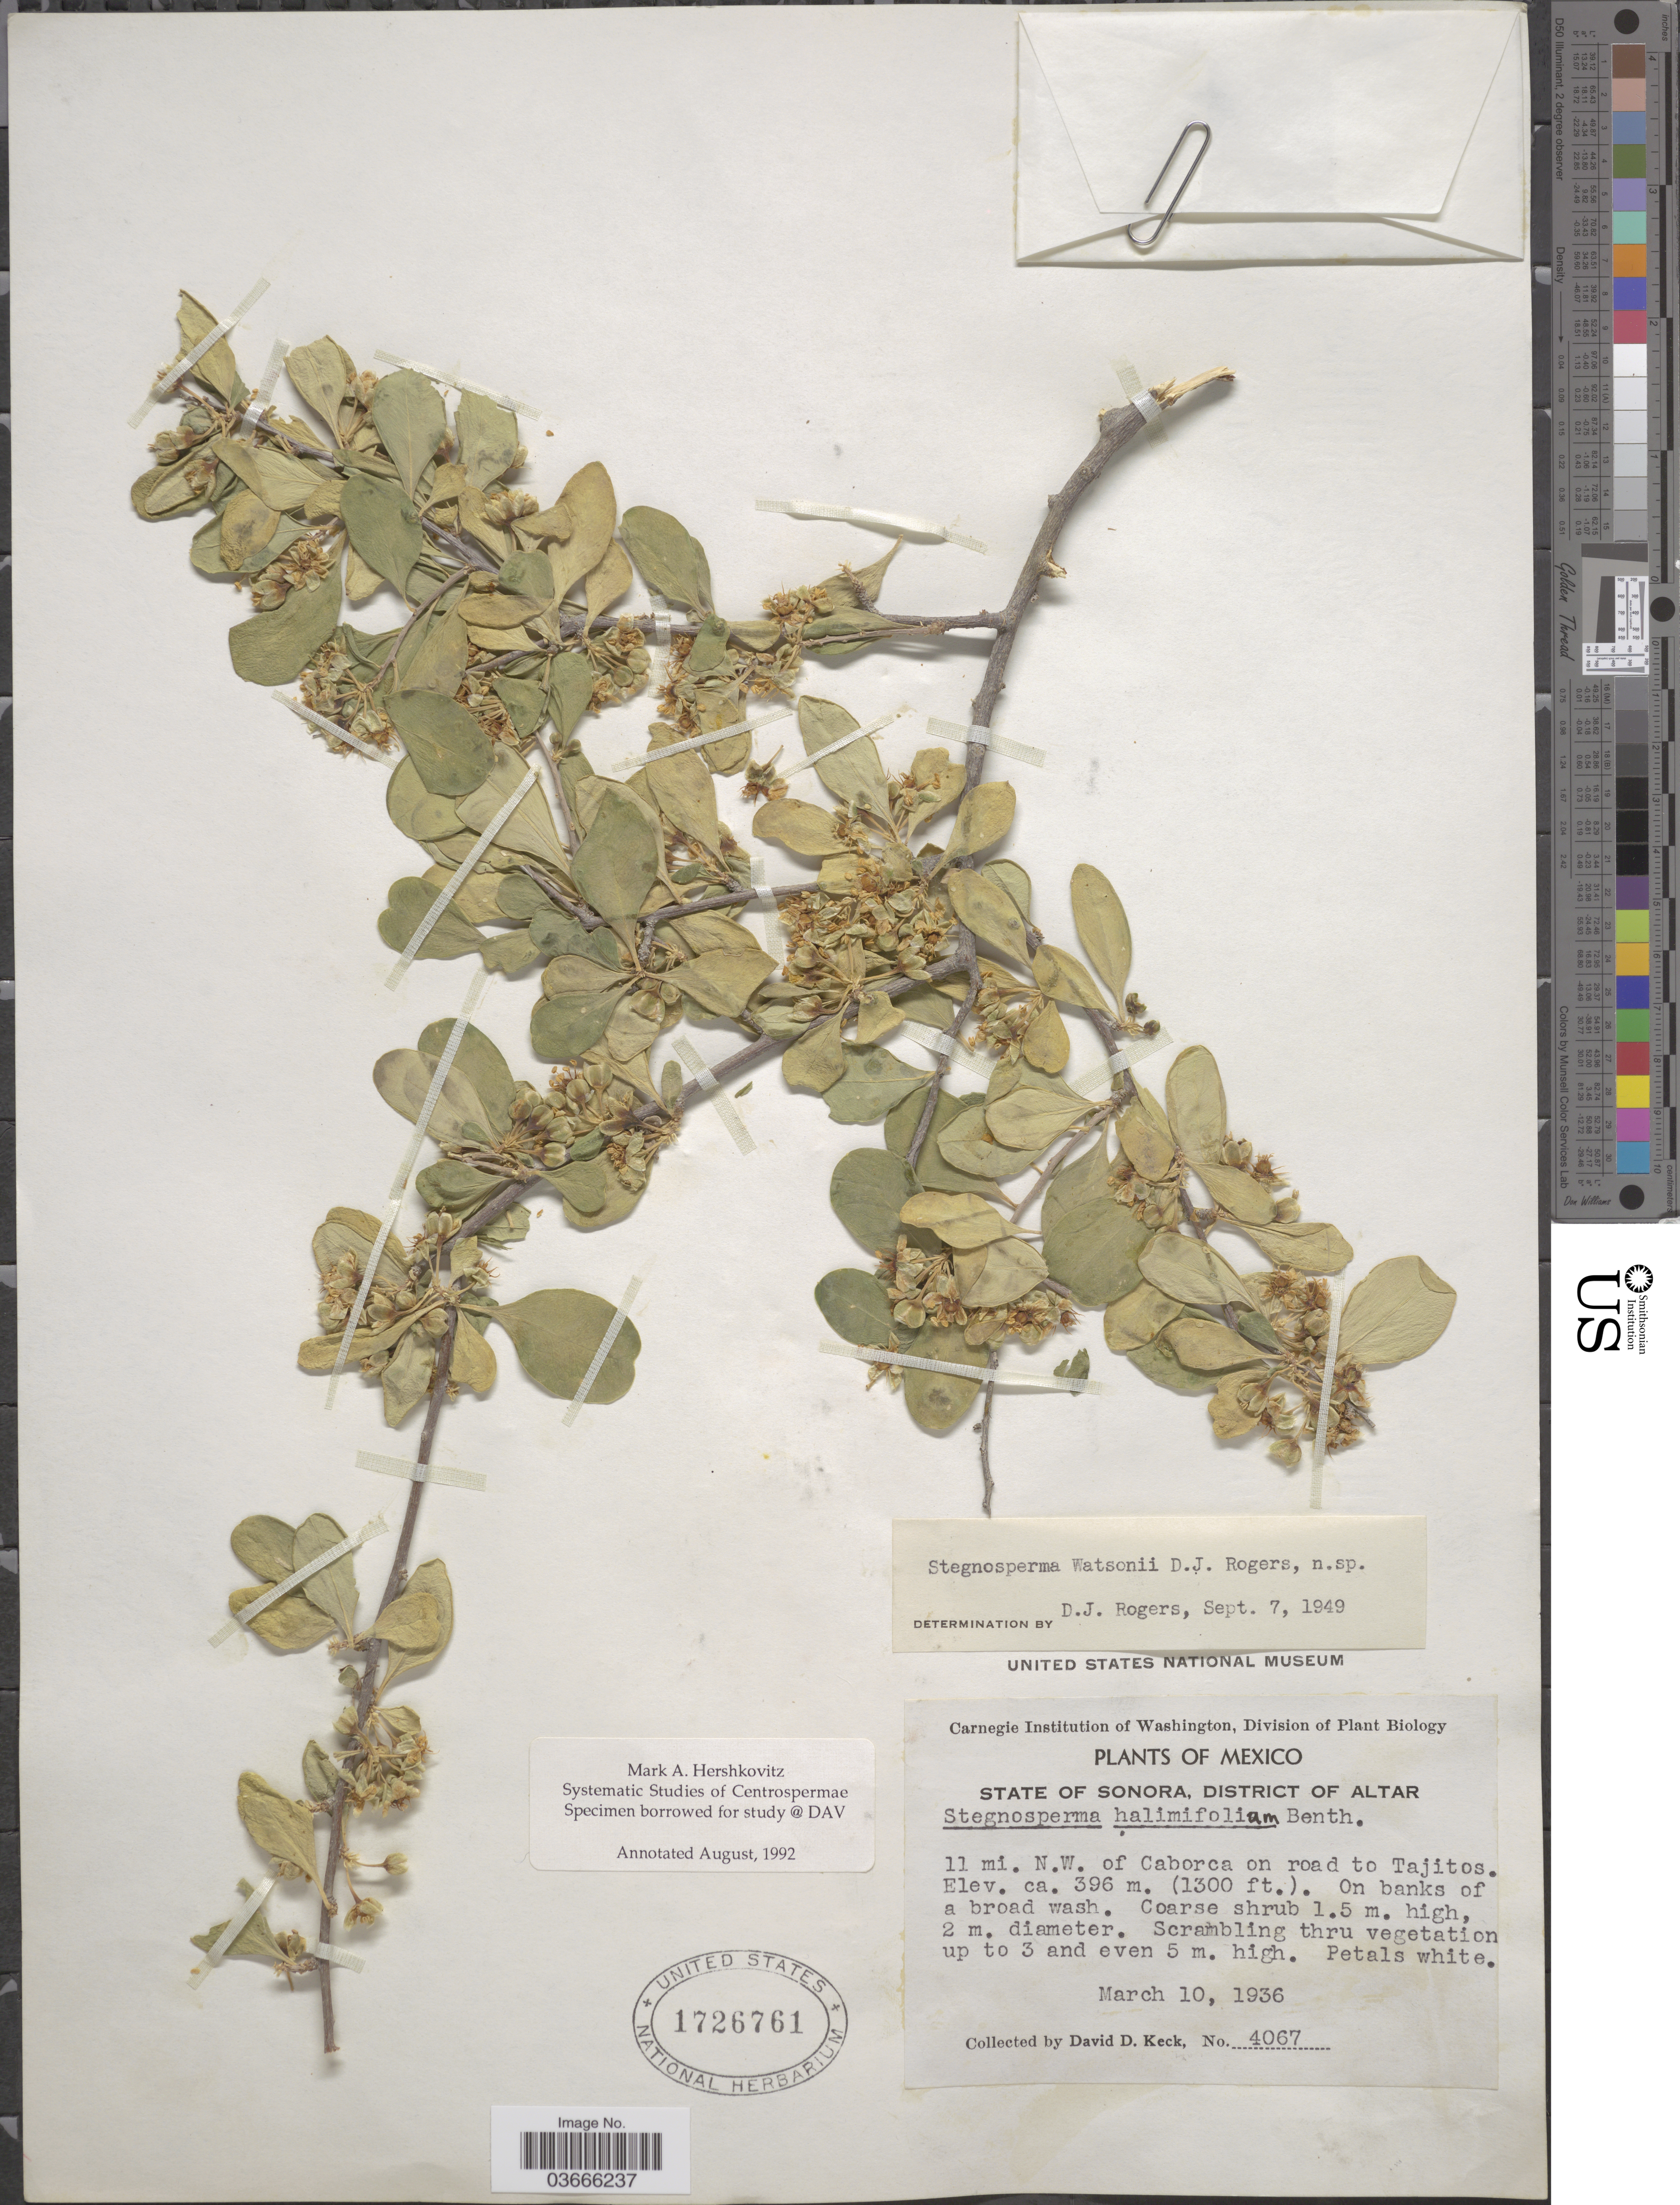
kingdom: Plantae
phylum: Tracheophyta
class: Magnoliopsida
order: Caryophyllales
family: Stegnospermataceae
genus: Stegnosperma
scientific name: Stegnosperma halimifolium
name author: Benth.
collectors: D. D. Keck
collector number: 4067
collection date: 1936-03-10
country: Mexico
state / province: Sonora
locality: District of Altar. 11 mi. N.W. of Caborca on road to Tajitos.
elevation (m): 396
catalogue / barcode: US 1726761